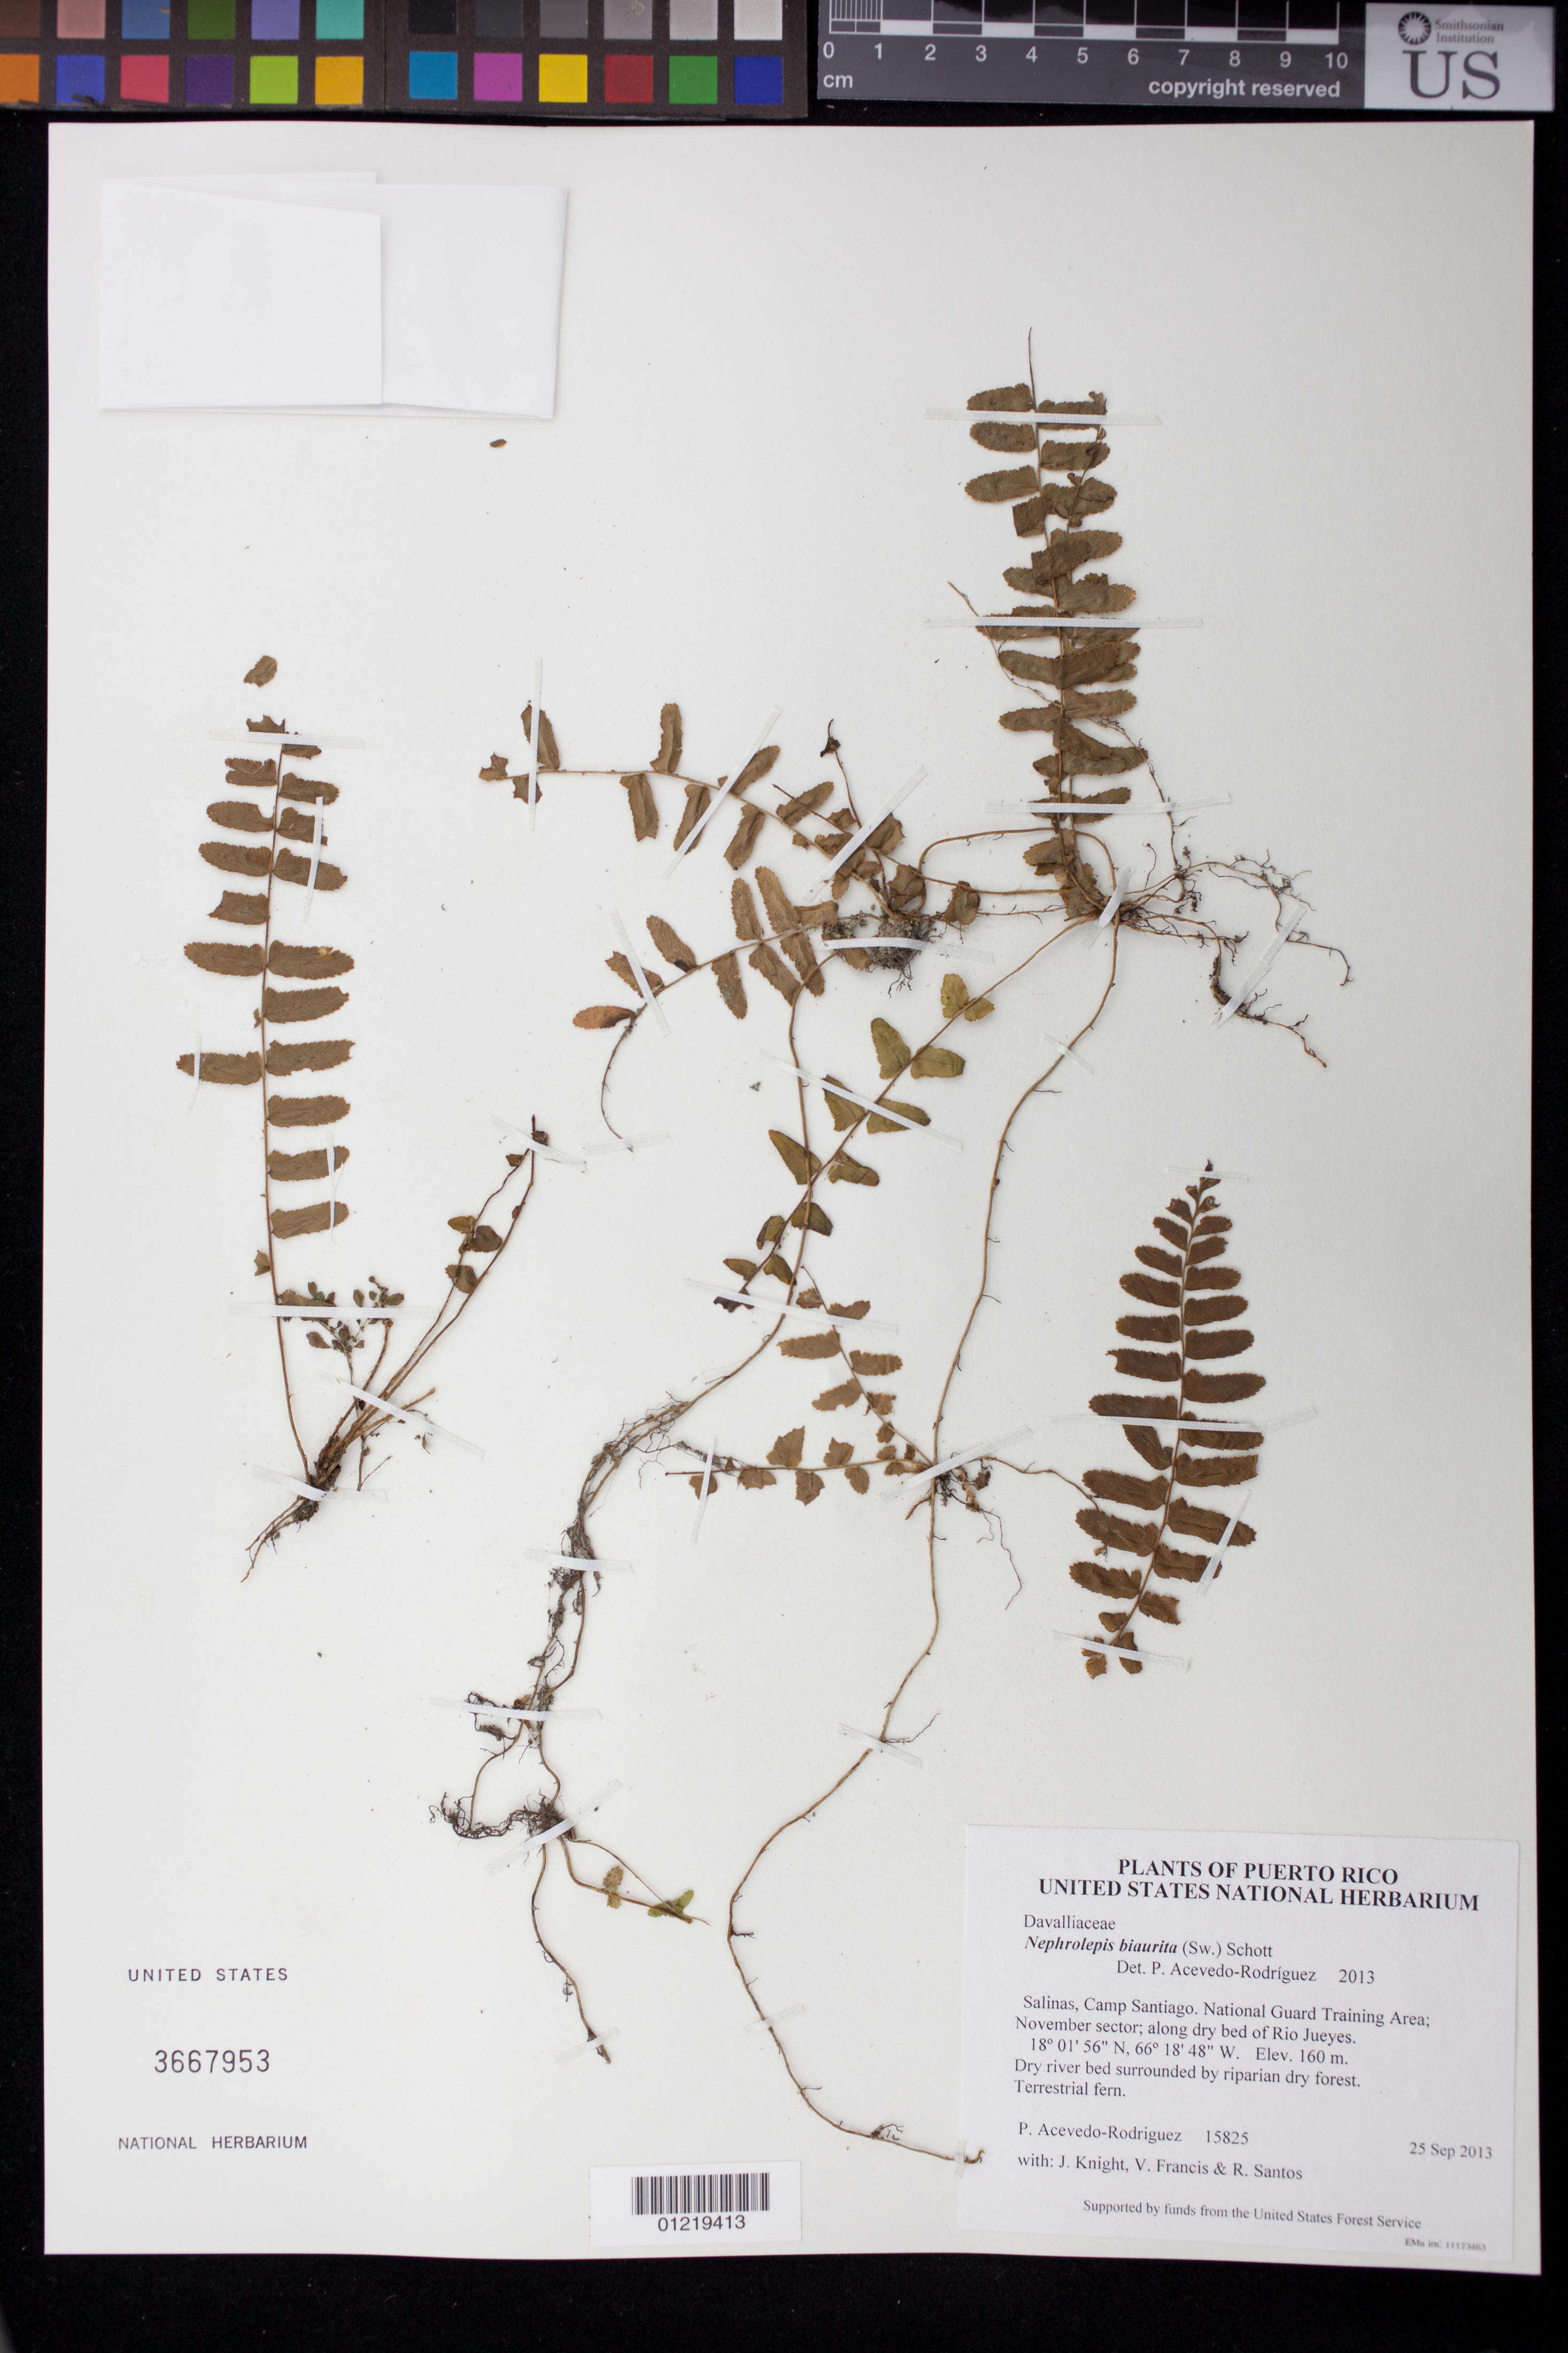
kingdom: Plantae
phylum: Tracheophyta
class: Polypodiopsida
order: Polypodiales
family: Nephrolepidaceae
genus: Nephrolepis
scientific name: Nephrolepis rivularis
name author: (Vahl) Mett. ex Krug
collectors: P. Acevedo-Rodr., J. Knight, V. Francis & R. Santos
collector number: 15825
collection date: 2013-09-25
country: Puerto Rico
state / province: Salinas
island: Puerto Rico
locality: Camp Santiago. National Guard Training Area; November sector; along dry bed of Rio Jueyes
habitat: Dry river bed surrounded by riparian dry forest.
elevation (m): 160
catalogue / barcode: US 3667953